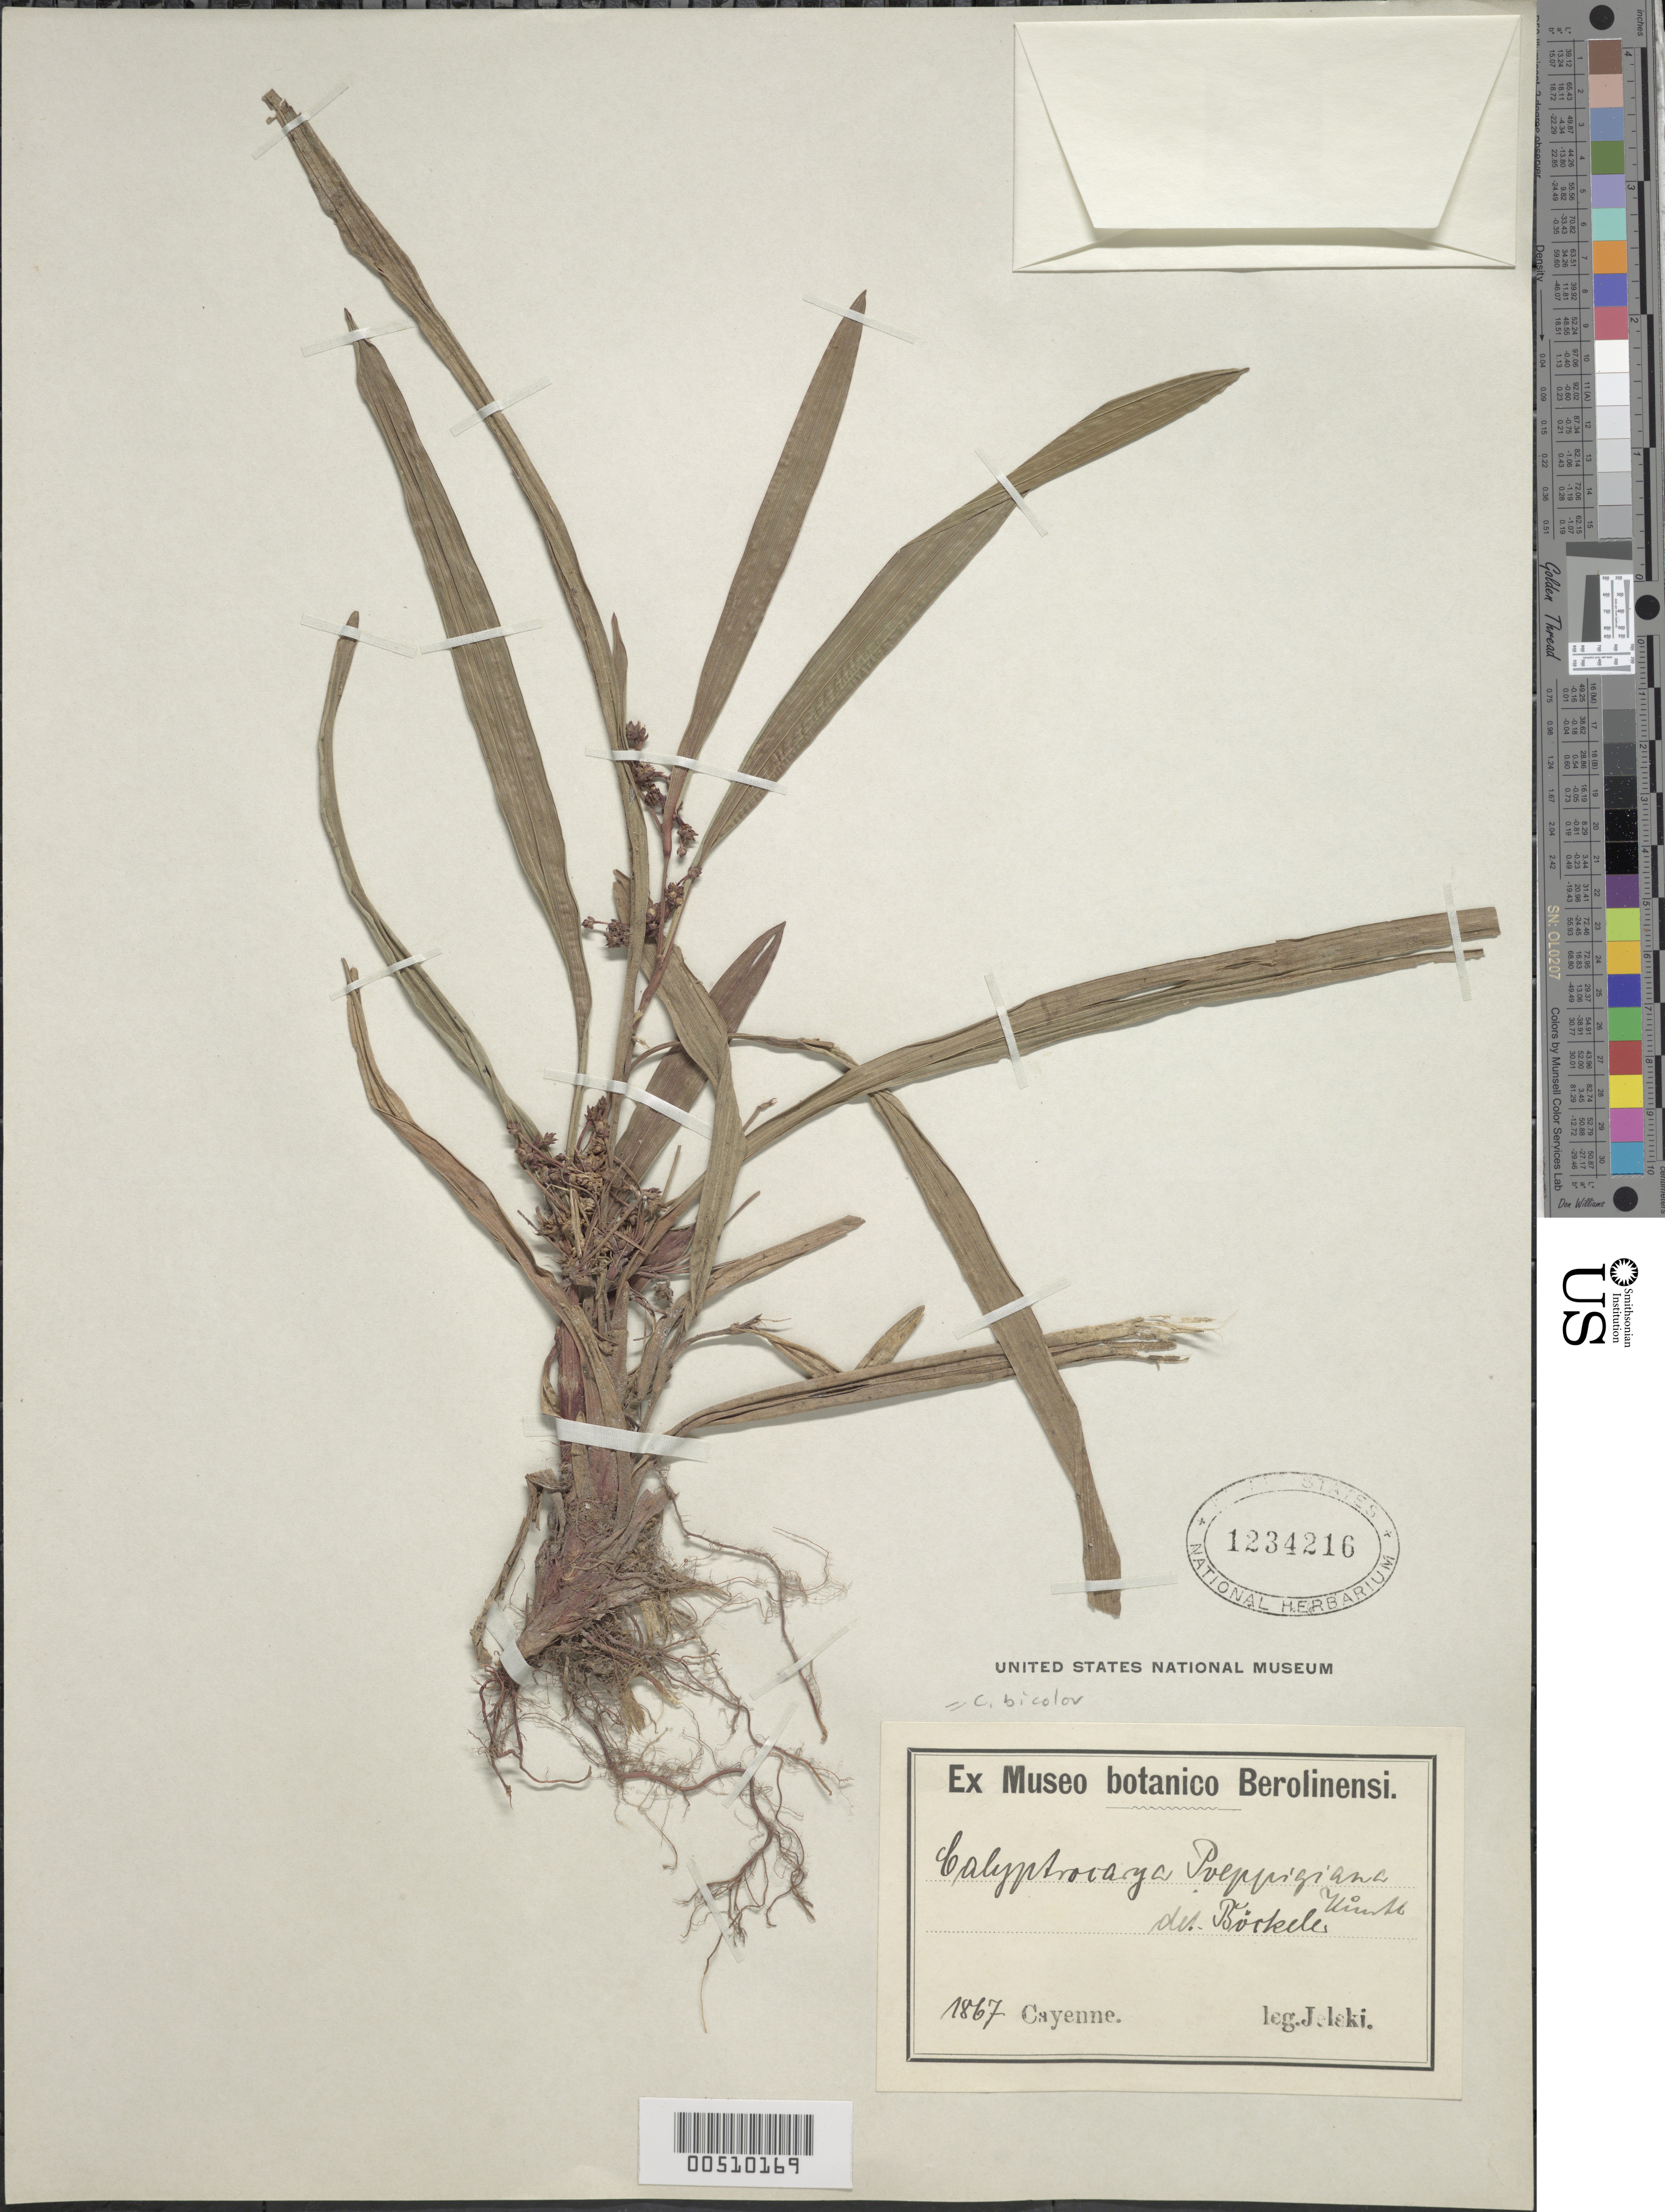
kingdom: Plantae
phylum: Tracheophyta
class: Liliopsida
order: Poales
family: Cyperaceae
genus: Calyptrocarya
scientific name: Calyptrocarya bicolor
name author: (H. Pfeiff.) T. Koyama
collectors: -. Jelski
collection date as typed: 1867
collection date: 1867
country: French Guiana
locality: Cayenne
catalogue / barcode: US 1234216